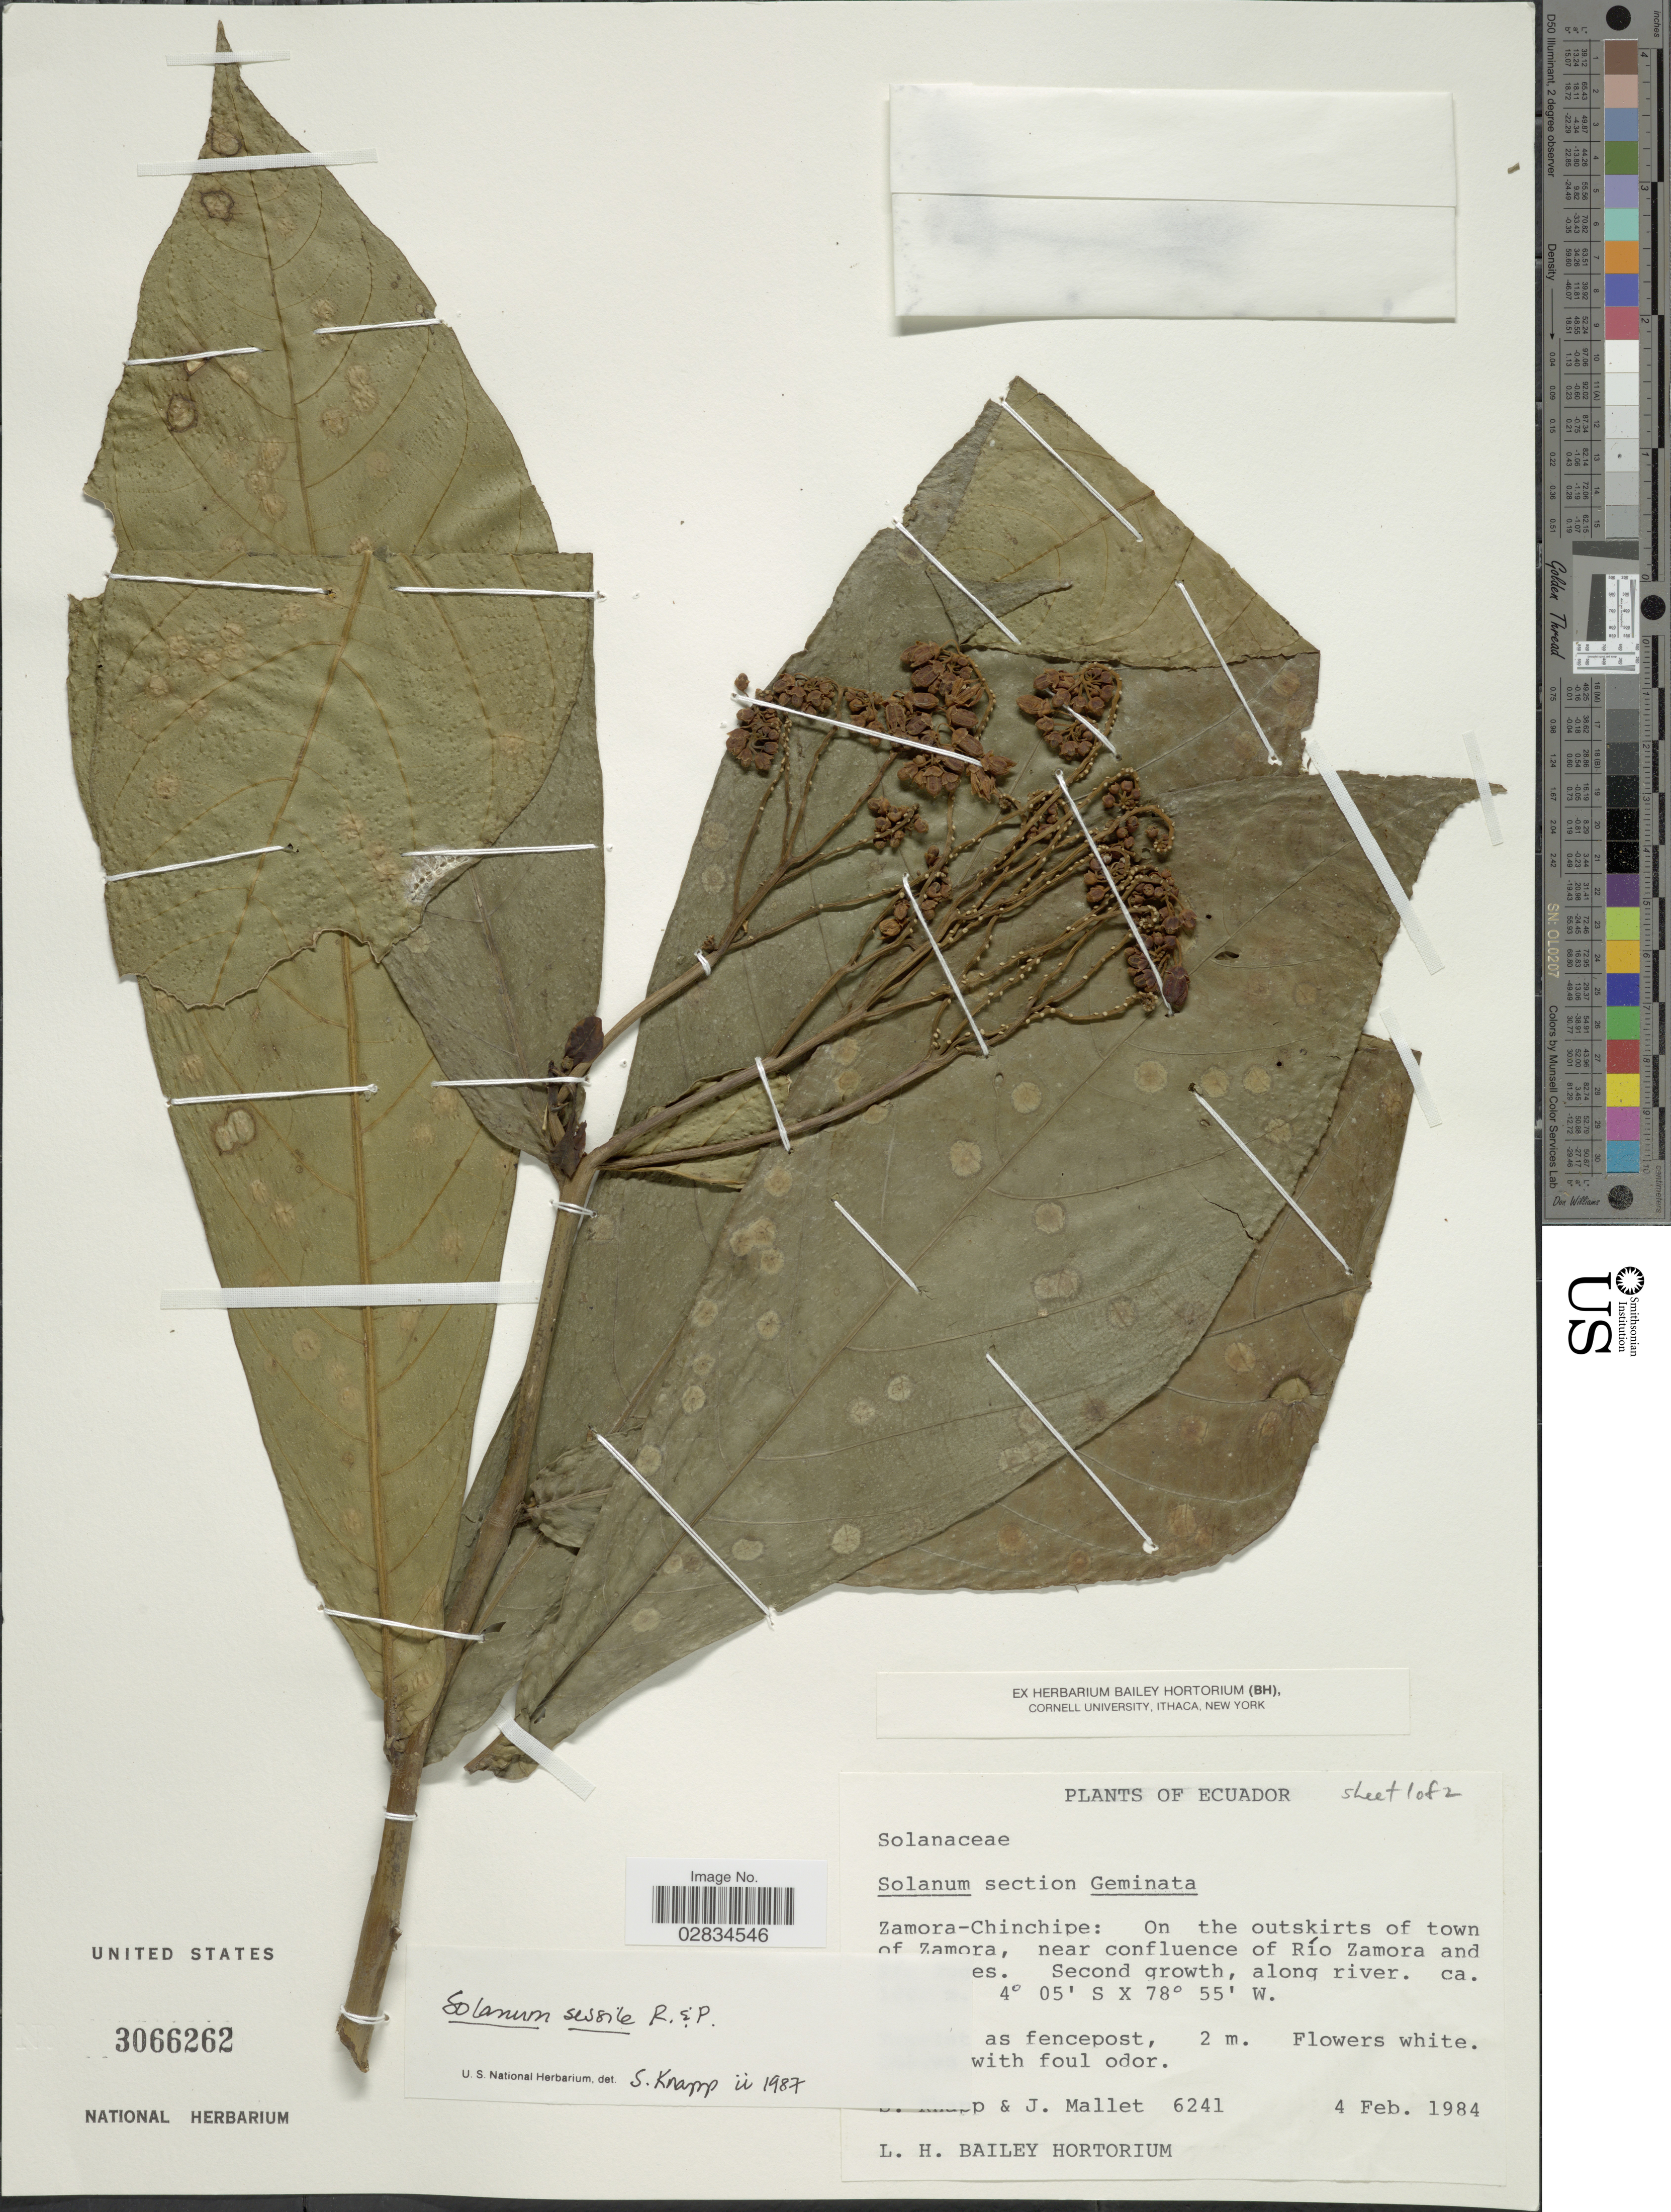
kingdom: Plantae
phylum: Tracheophyta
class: Magnoliopsida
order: Solanales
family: Solanaceae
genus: Solanum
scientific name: Solanum sessile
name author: Ruiz & Pav.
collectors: S. Knapp & J. Mallet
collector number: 6241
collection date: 1984-02-04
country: Ecuador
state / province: Zamora-Chinchipe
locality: Zamora-Chinchipe: On the outskirts of town of Zamora, near confluence of Río Zamora and Río Juges. Second growth, along river.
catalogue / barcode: US 3066262